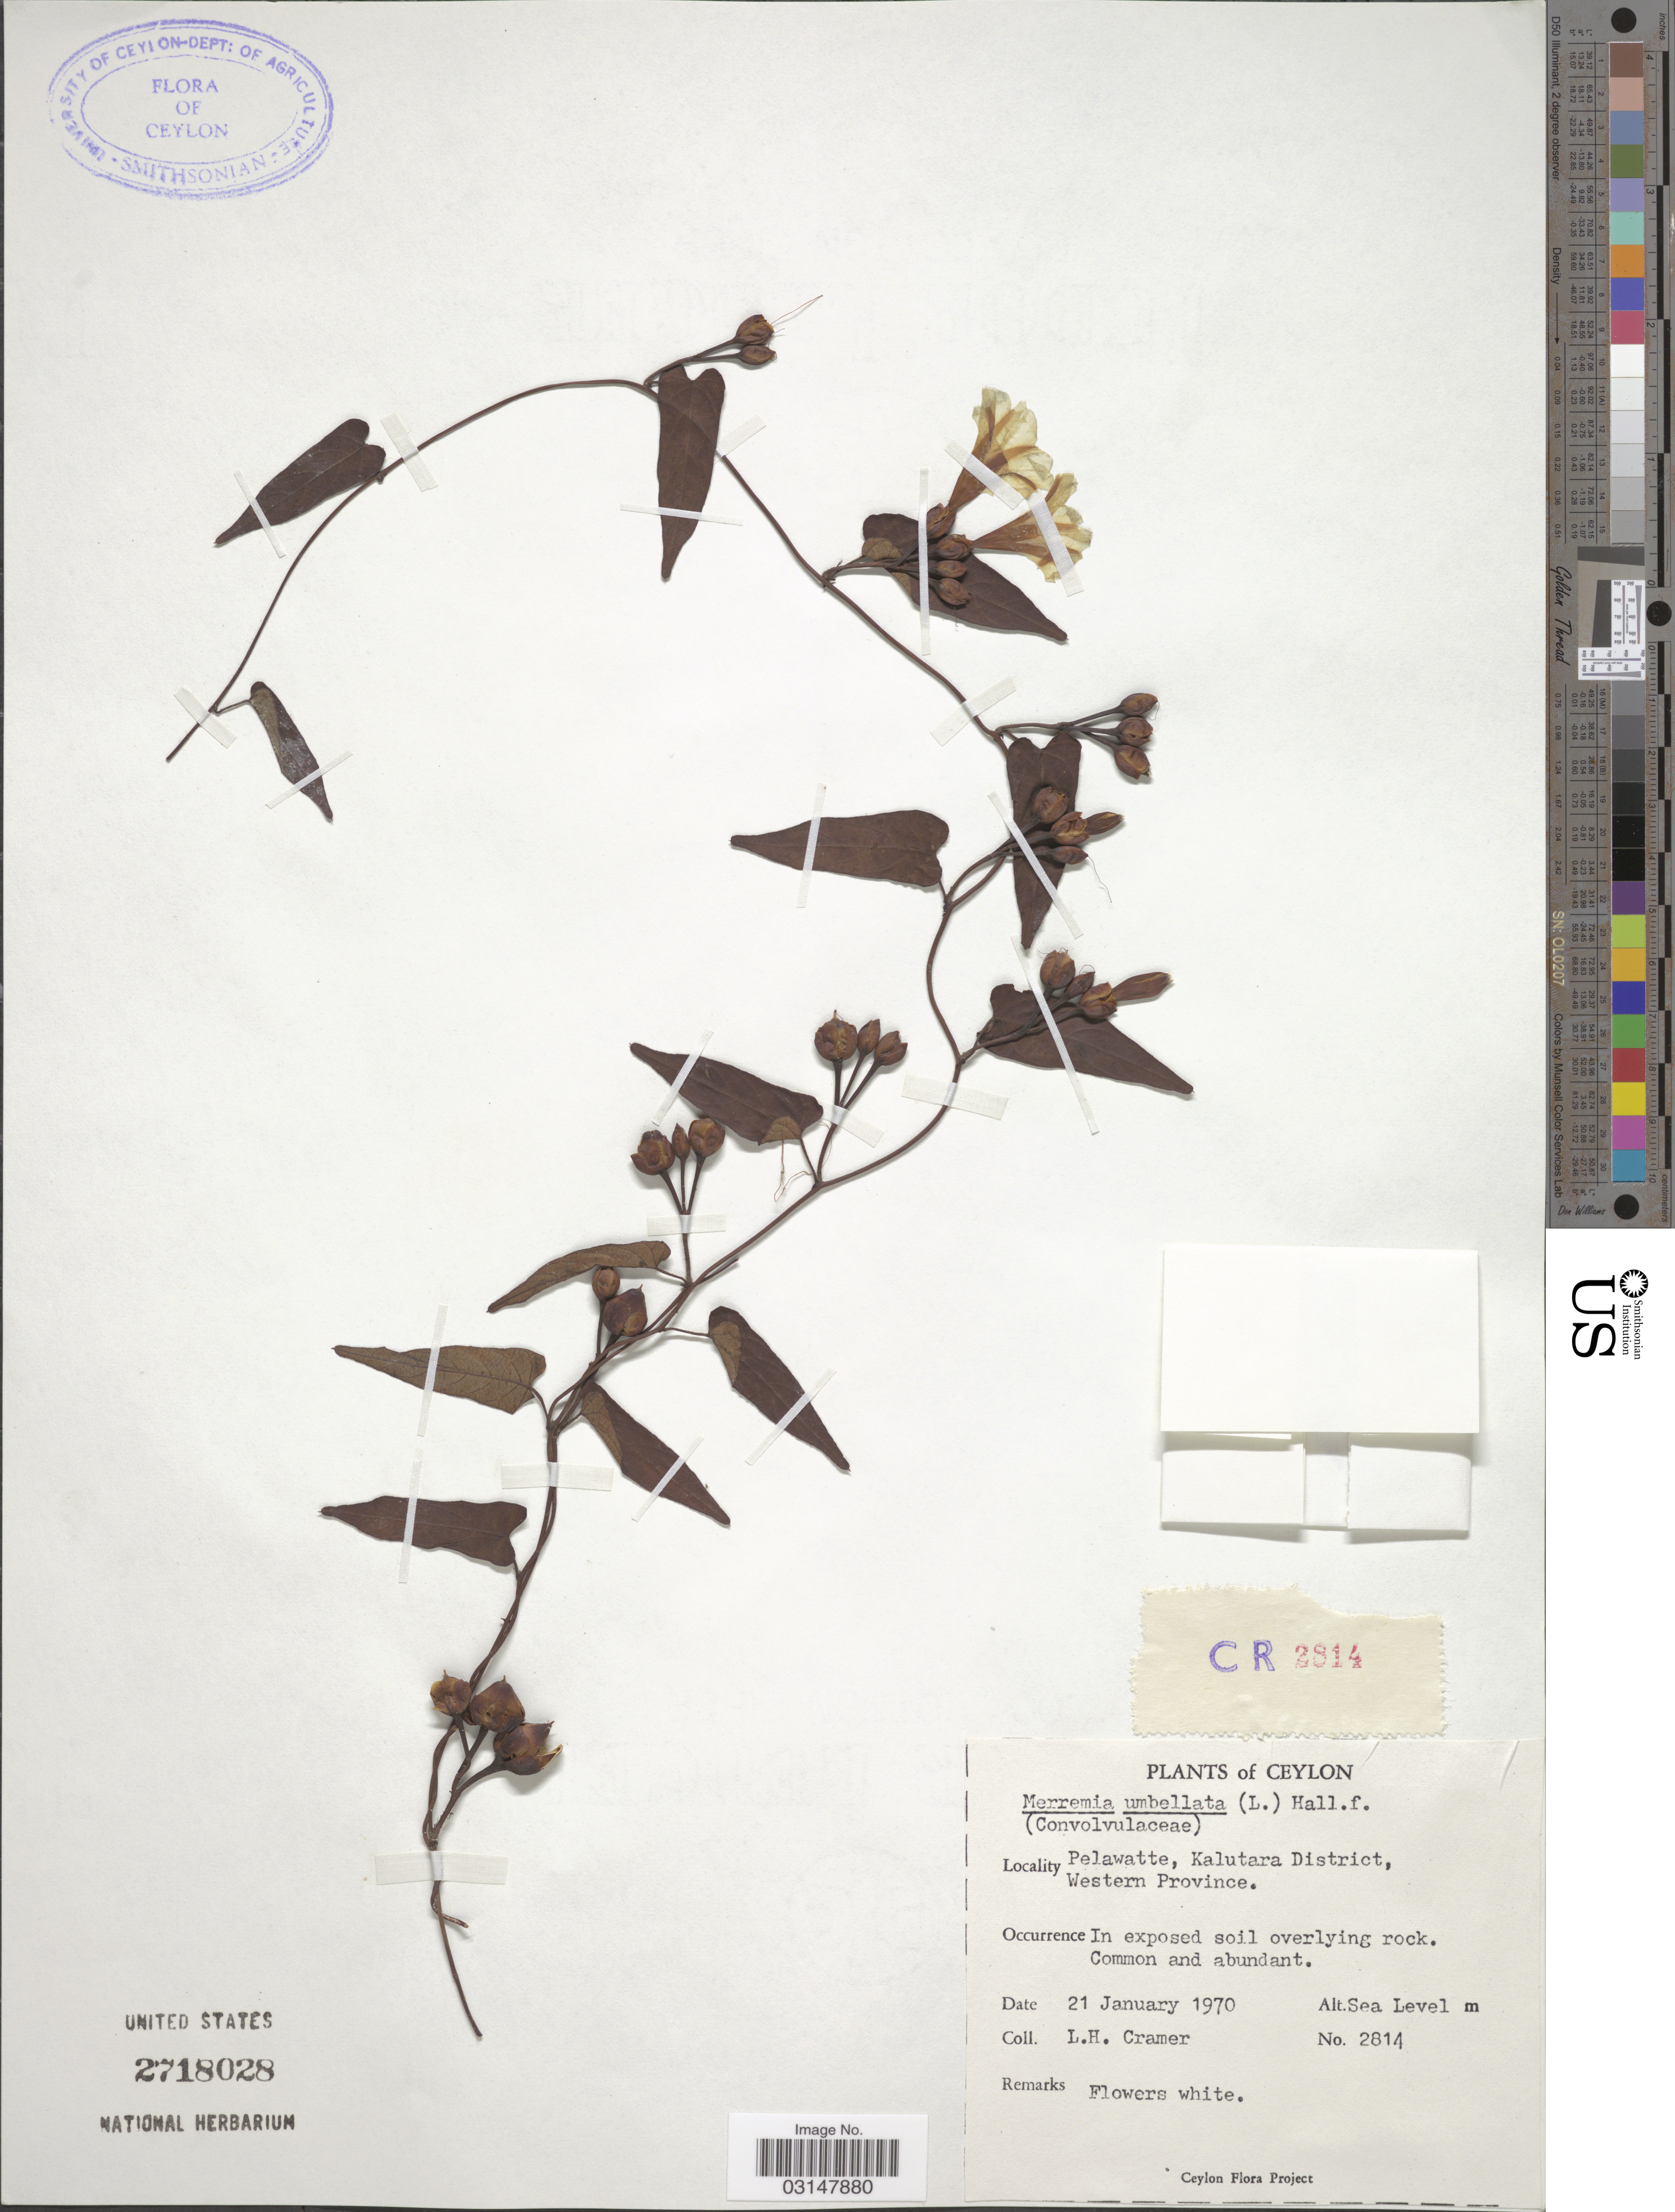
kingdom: Plantae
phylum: Tracheophyta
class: Magnoliopsida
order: Solanales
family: Convolvulaceae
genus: Camonea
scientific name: Camonea pilosa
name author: (Houtt.) A. R. Simões & Staples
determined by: Strong, Mark T., (BOT), Smithsonian Institution - National Museum of Natural History (UNITED STATES)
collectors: L. H. Cramer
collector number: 2814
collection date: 1970-01-21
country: Sri Lanka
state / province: Western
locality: Ceylon. Pelawatte, Kalutara District.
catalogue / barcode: US 2718028